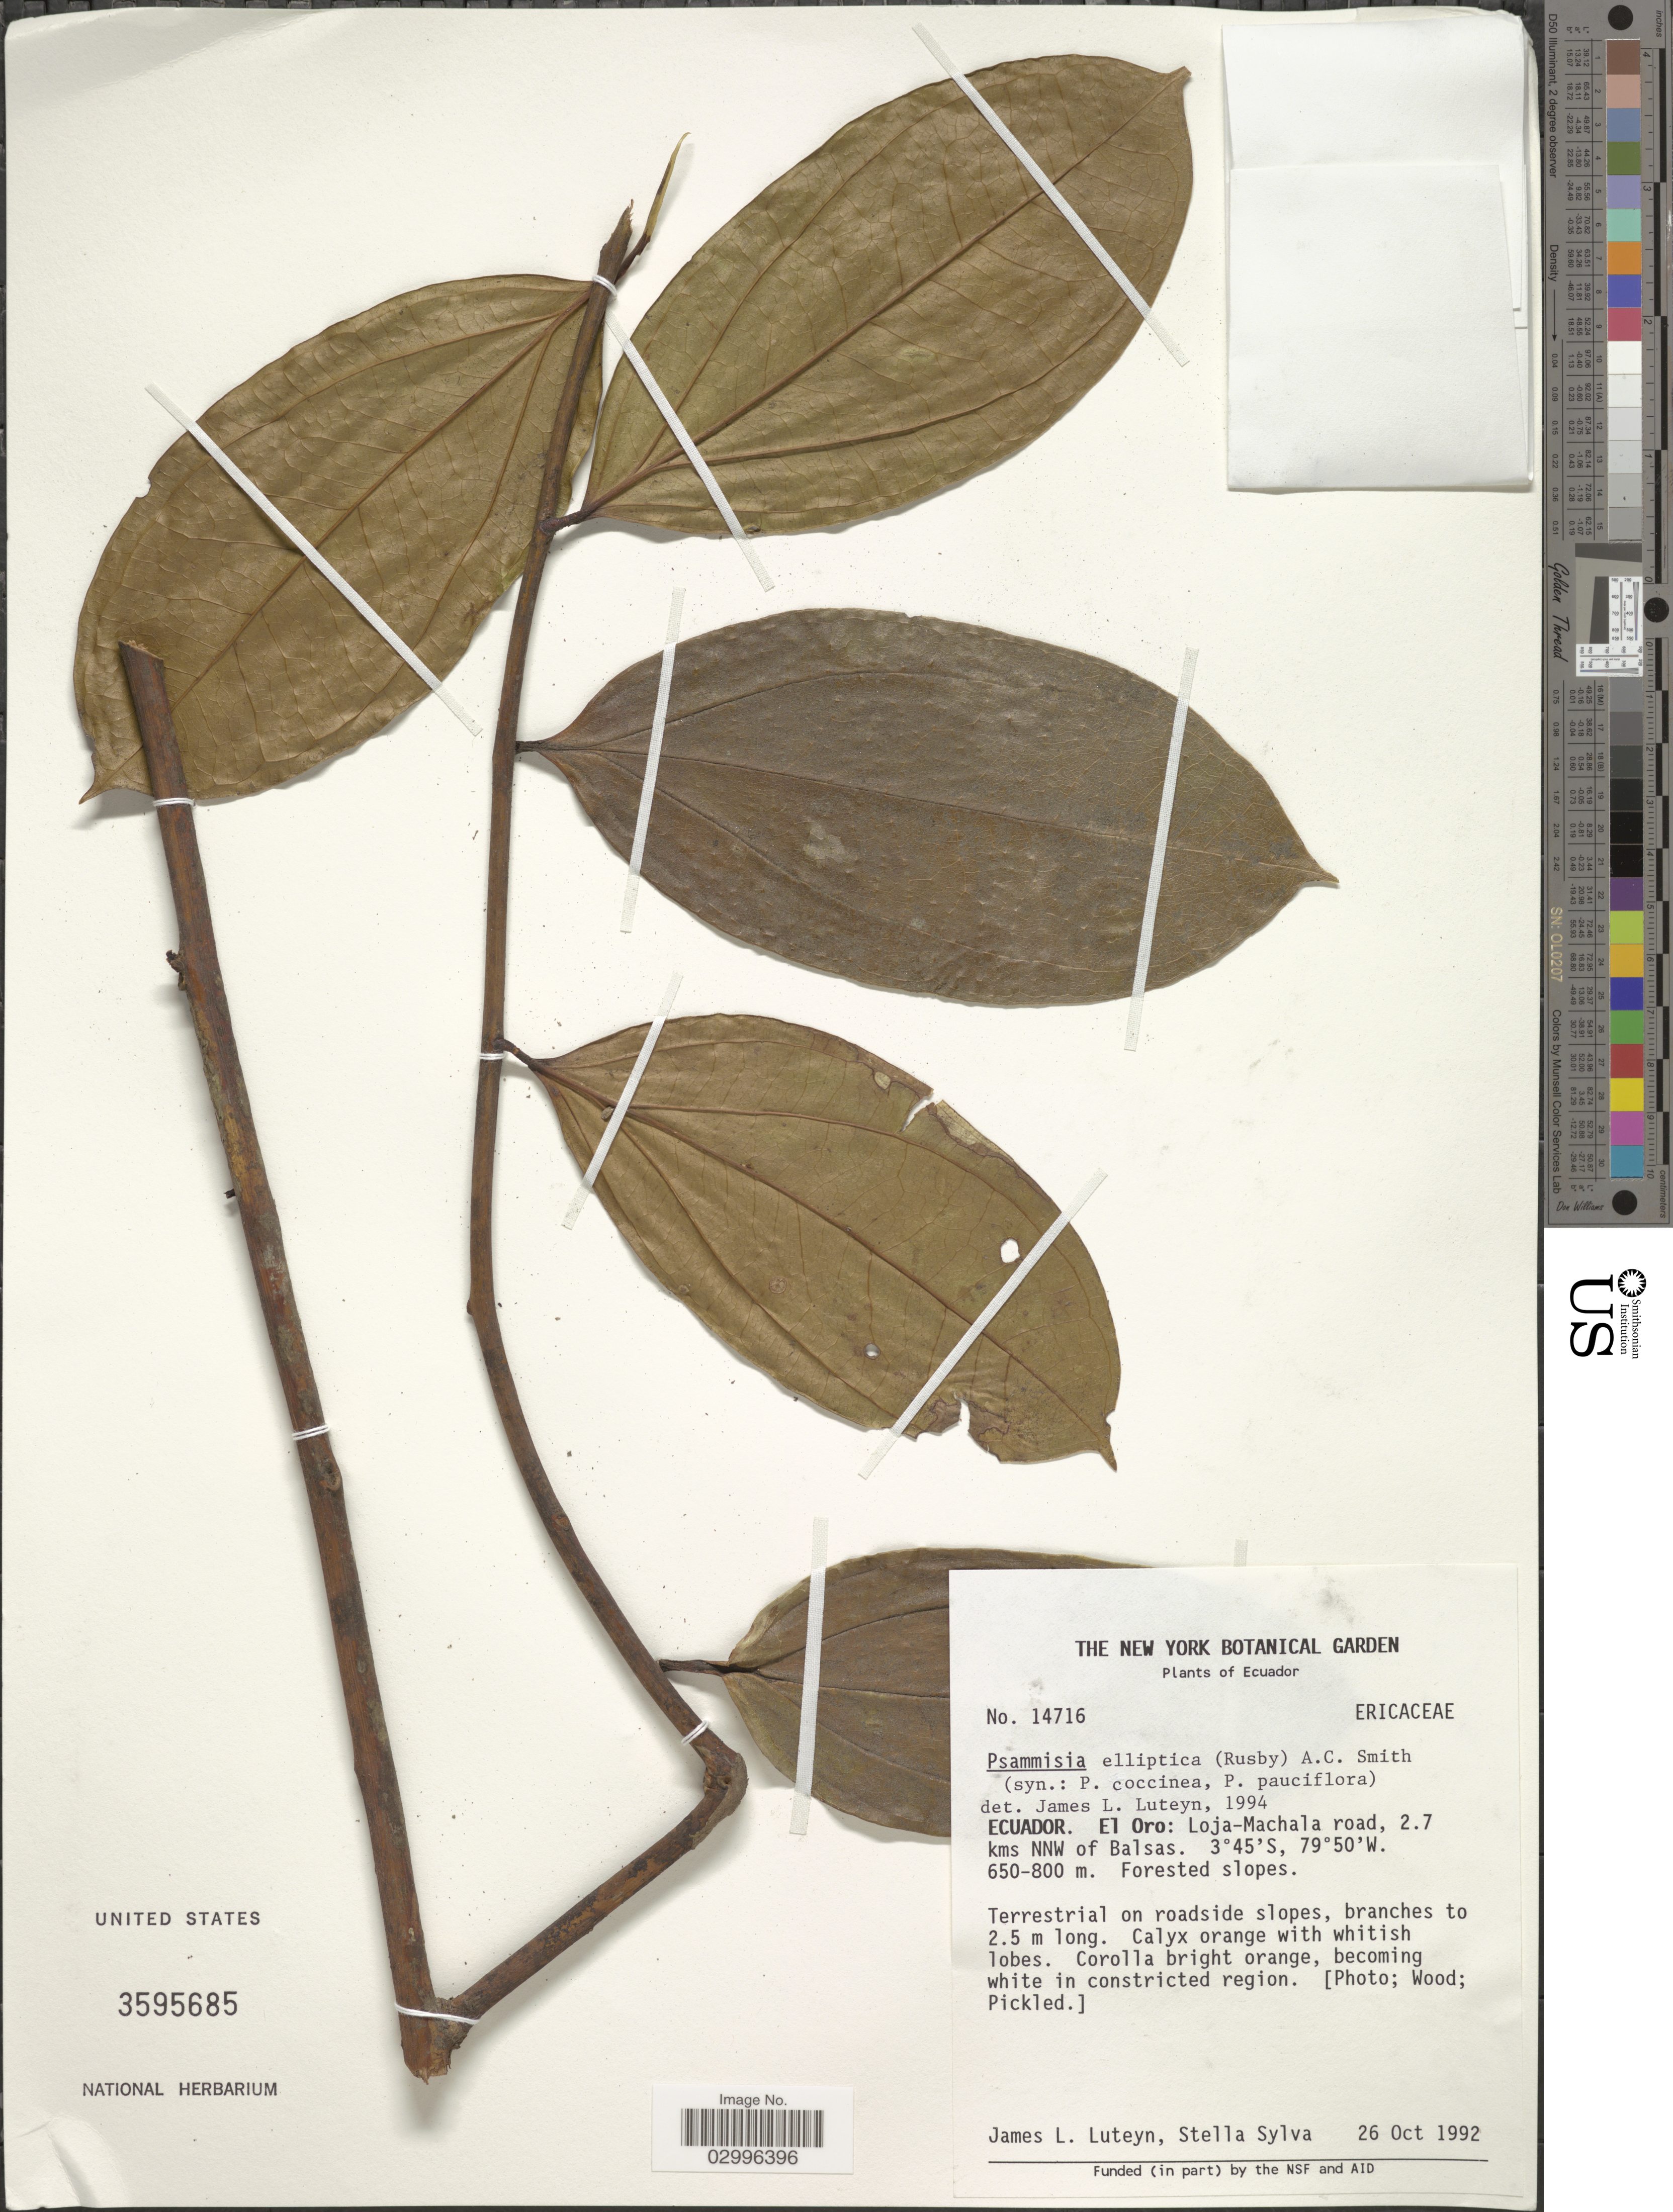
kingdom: Plantae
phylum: Tracheophyta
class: Magnoliopsida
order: Ericales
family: Ericaceae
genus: Psammisia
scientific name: Psammisia elliptica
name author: (Rusby) A.C. Sm.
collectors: J. L. Luteyn & S. Sylva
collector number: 14716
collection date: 1992-10-26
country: Ecuador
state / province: El Oro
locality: Loja-Machala road, 2.7 kms NNW of Balsas.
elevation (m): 650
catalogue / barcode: US 3595685